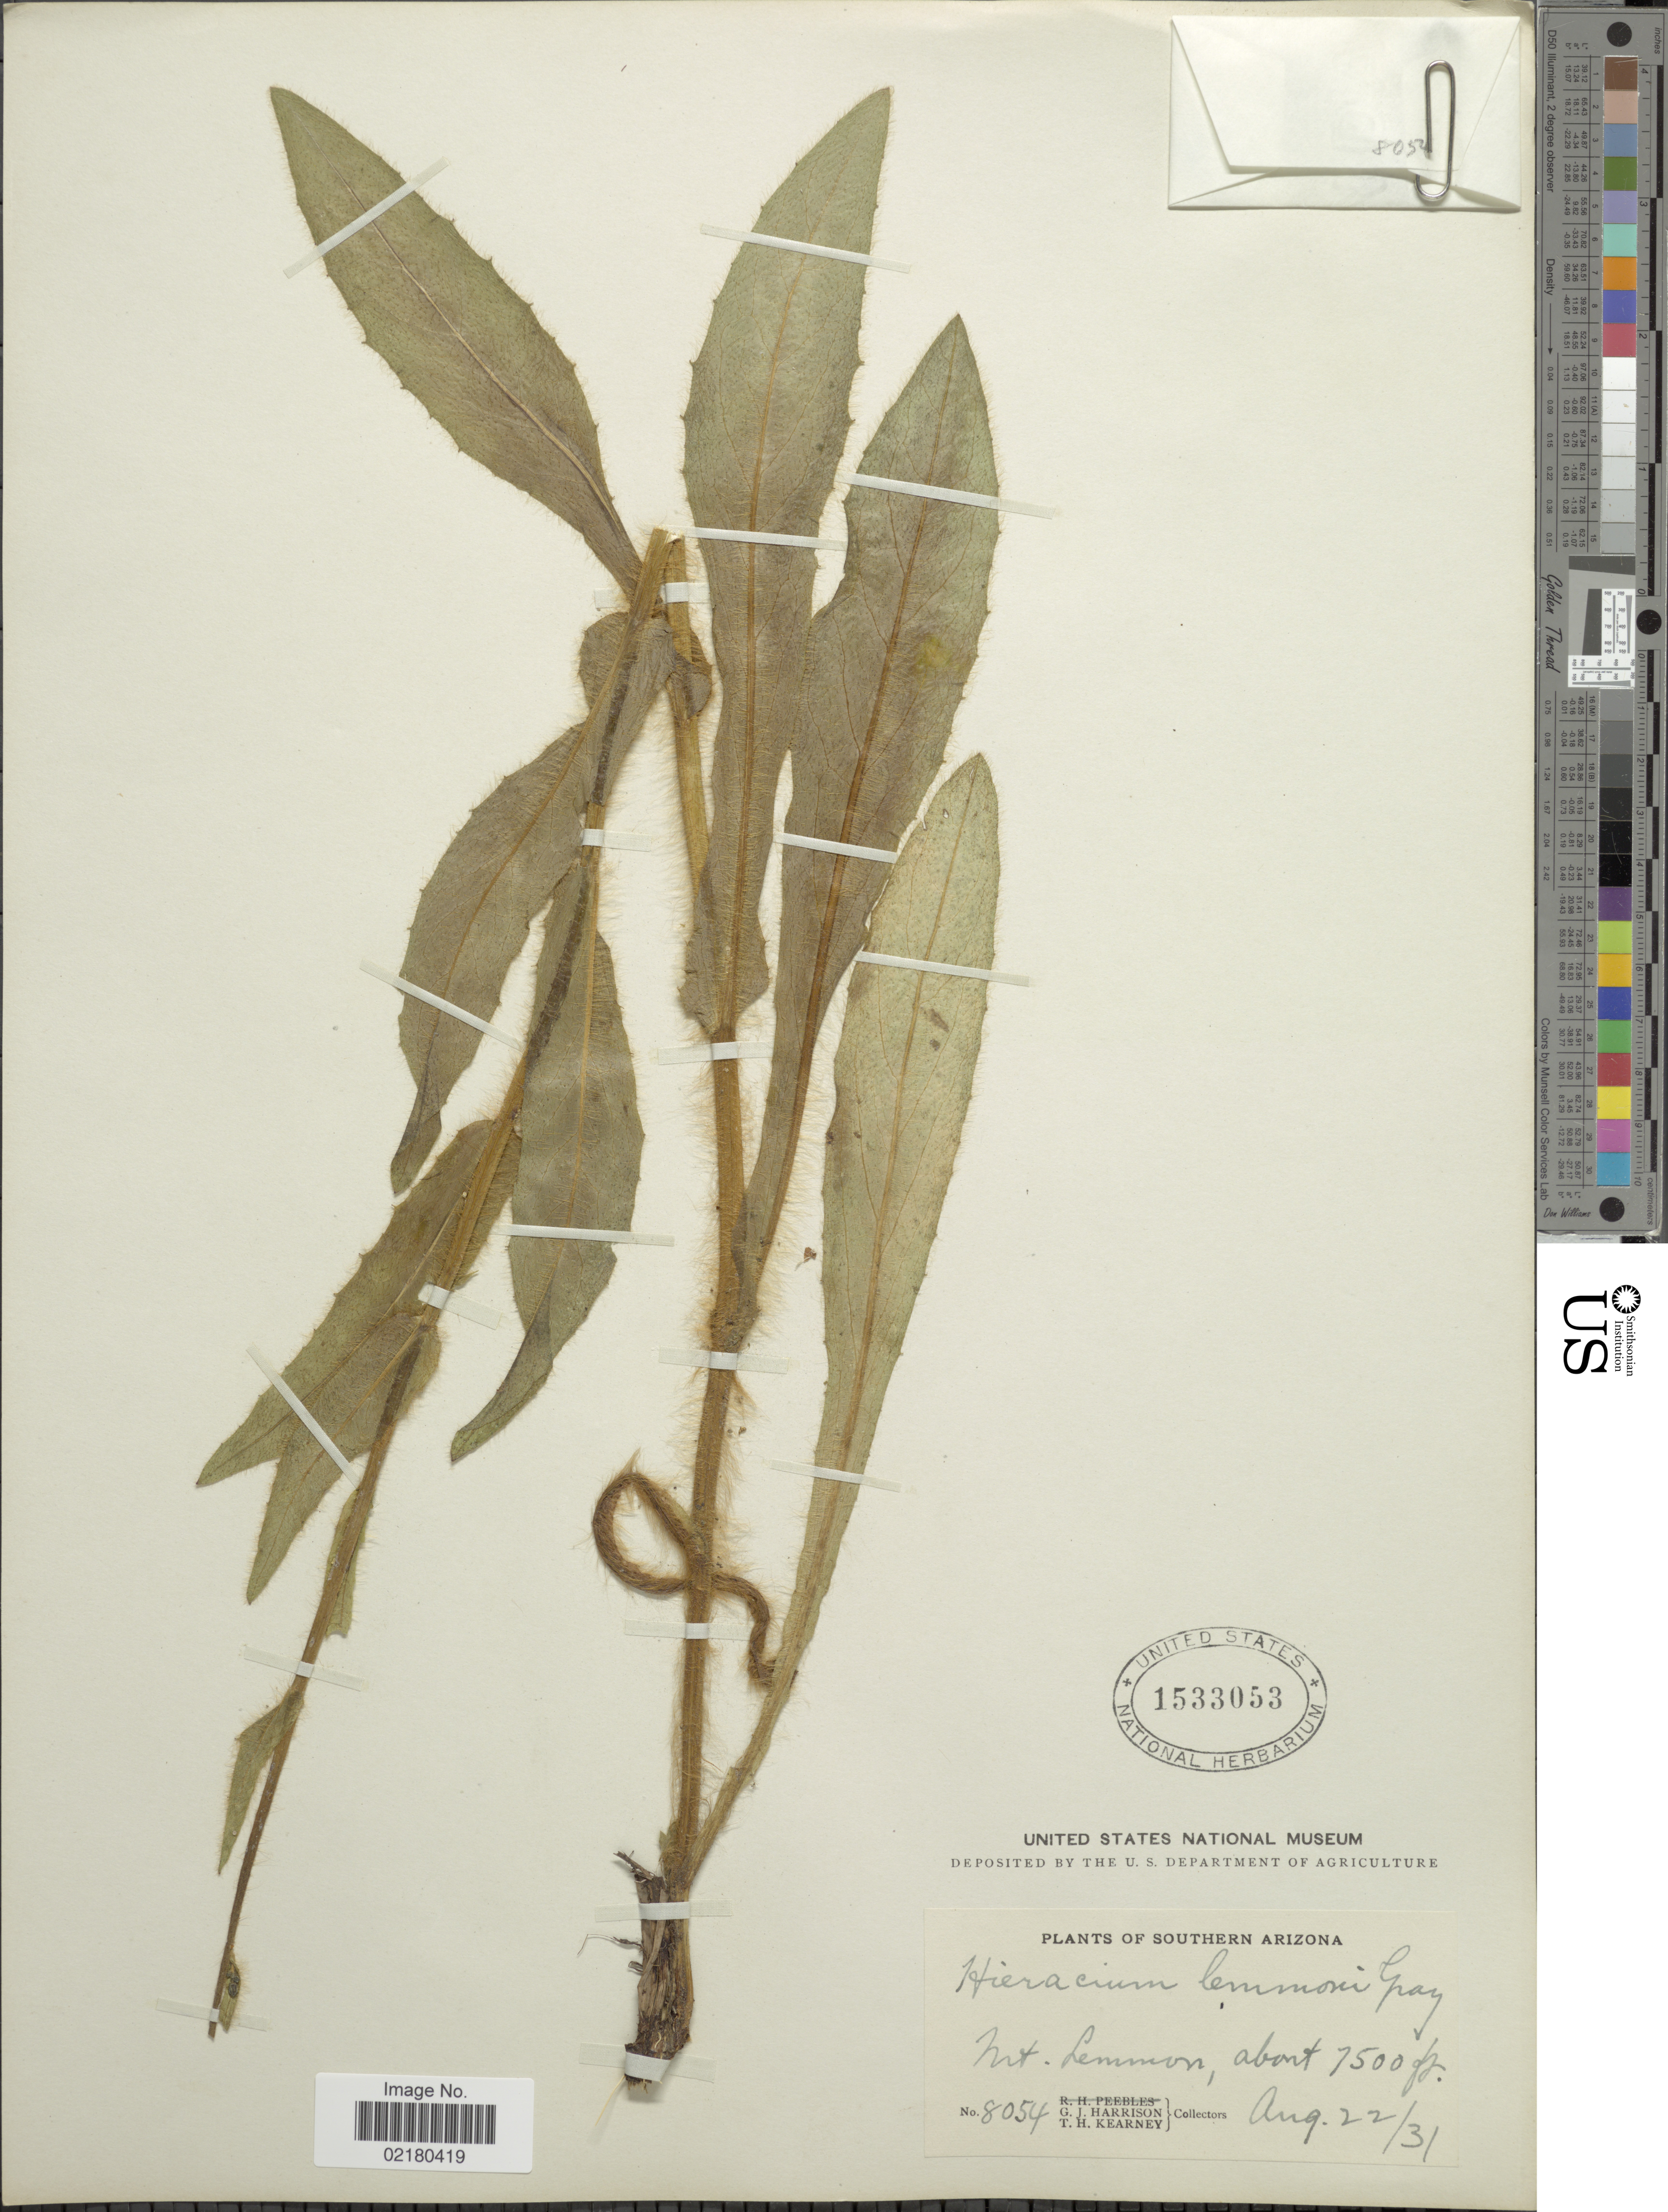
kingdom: Plantae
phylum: Tracheophyta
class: Magnoliopsida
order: Asterales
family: Asteraceae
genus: Hieracium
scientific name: Hieracium crepidispermum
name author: Fr.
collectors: G. J. Harrison & T. H. Kearney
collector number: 8054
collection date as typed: Transcribed d/m/y: 22/8/31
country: United States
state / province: Arizona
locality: Southern Arizona: Mt. Lemmon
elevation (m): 2286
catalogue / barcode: US 1533053